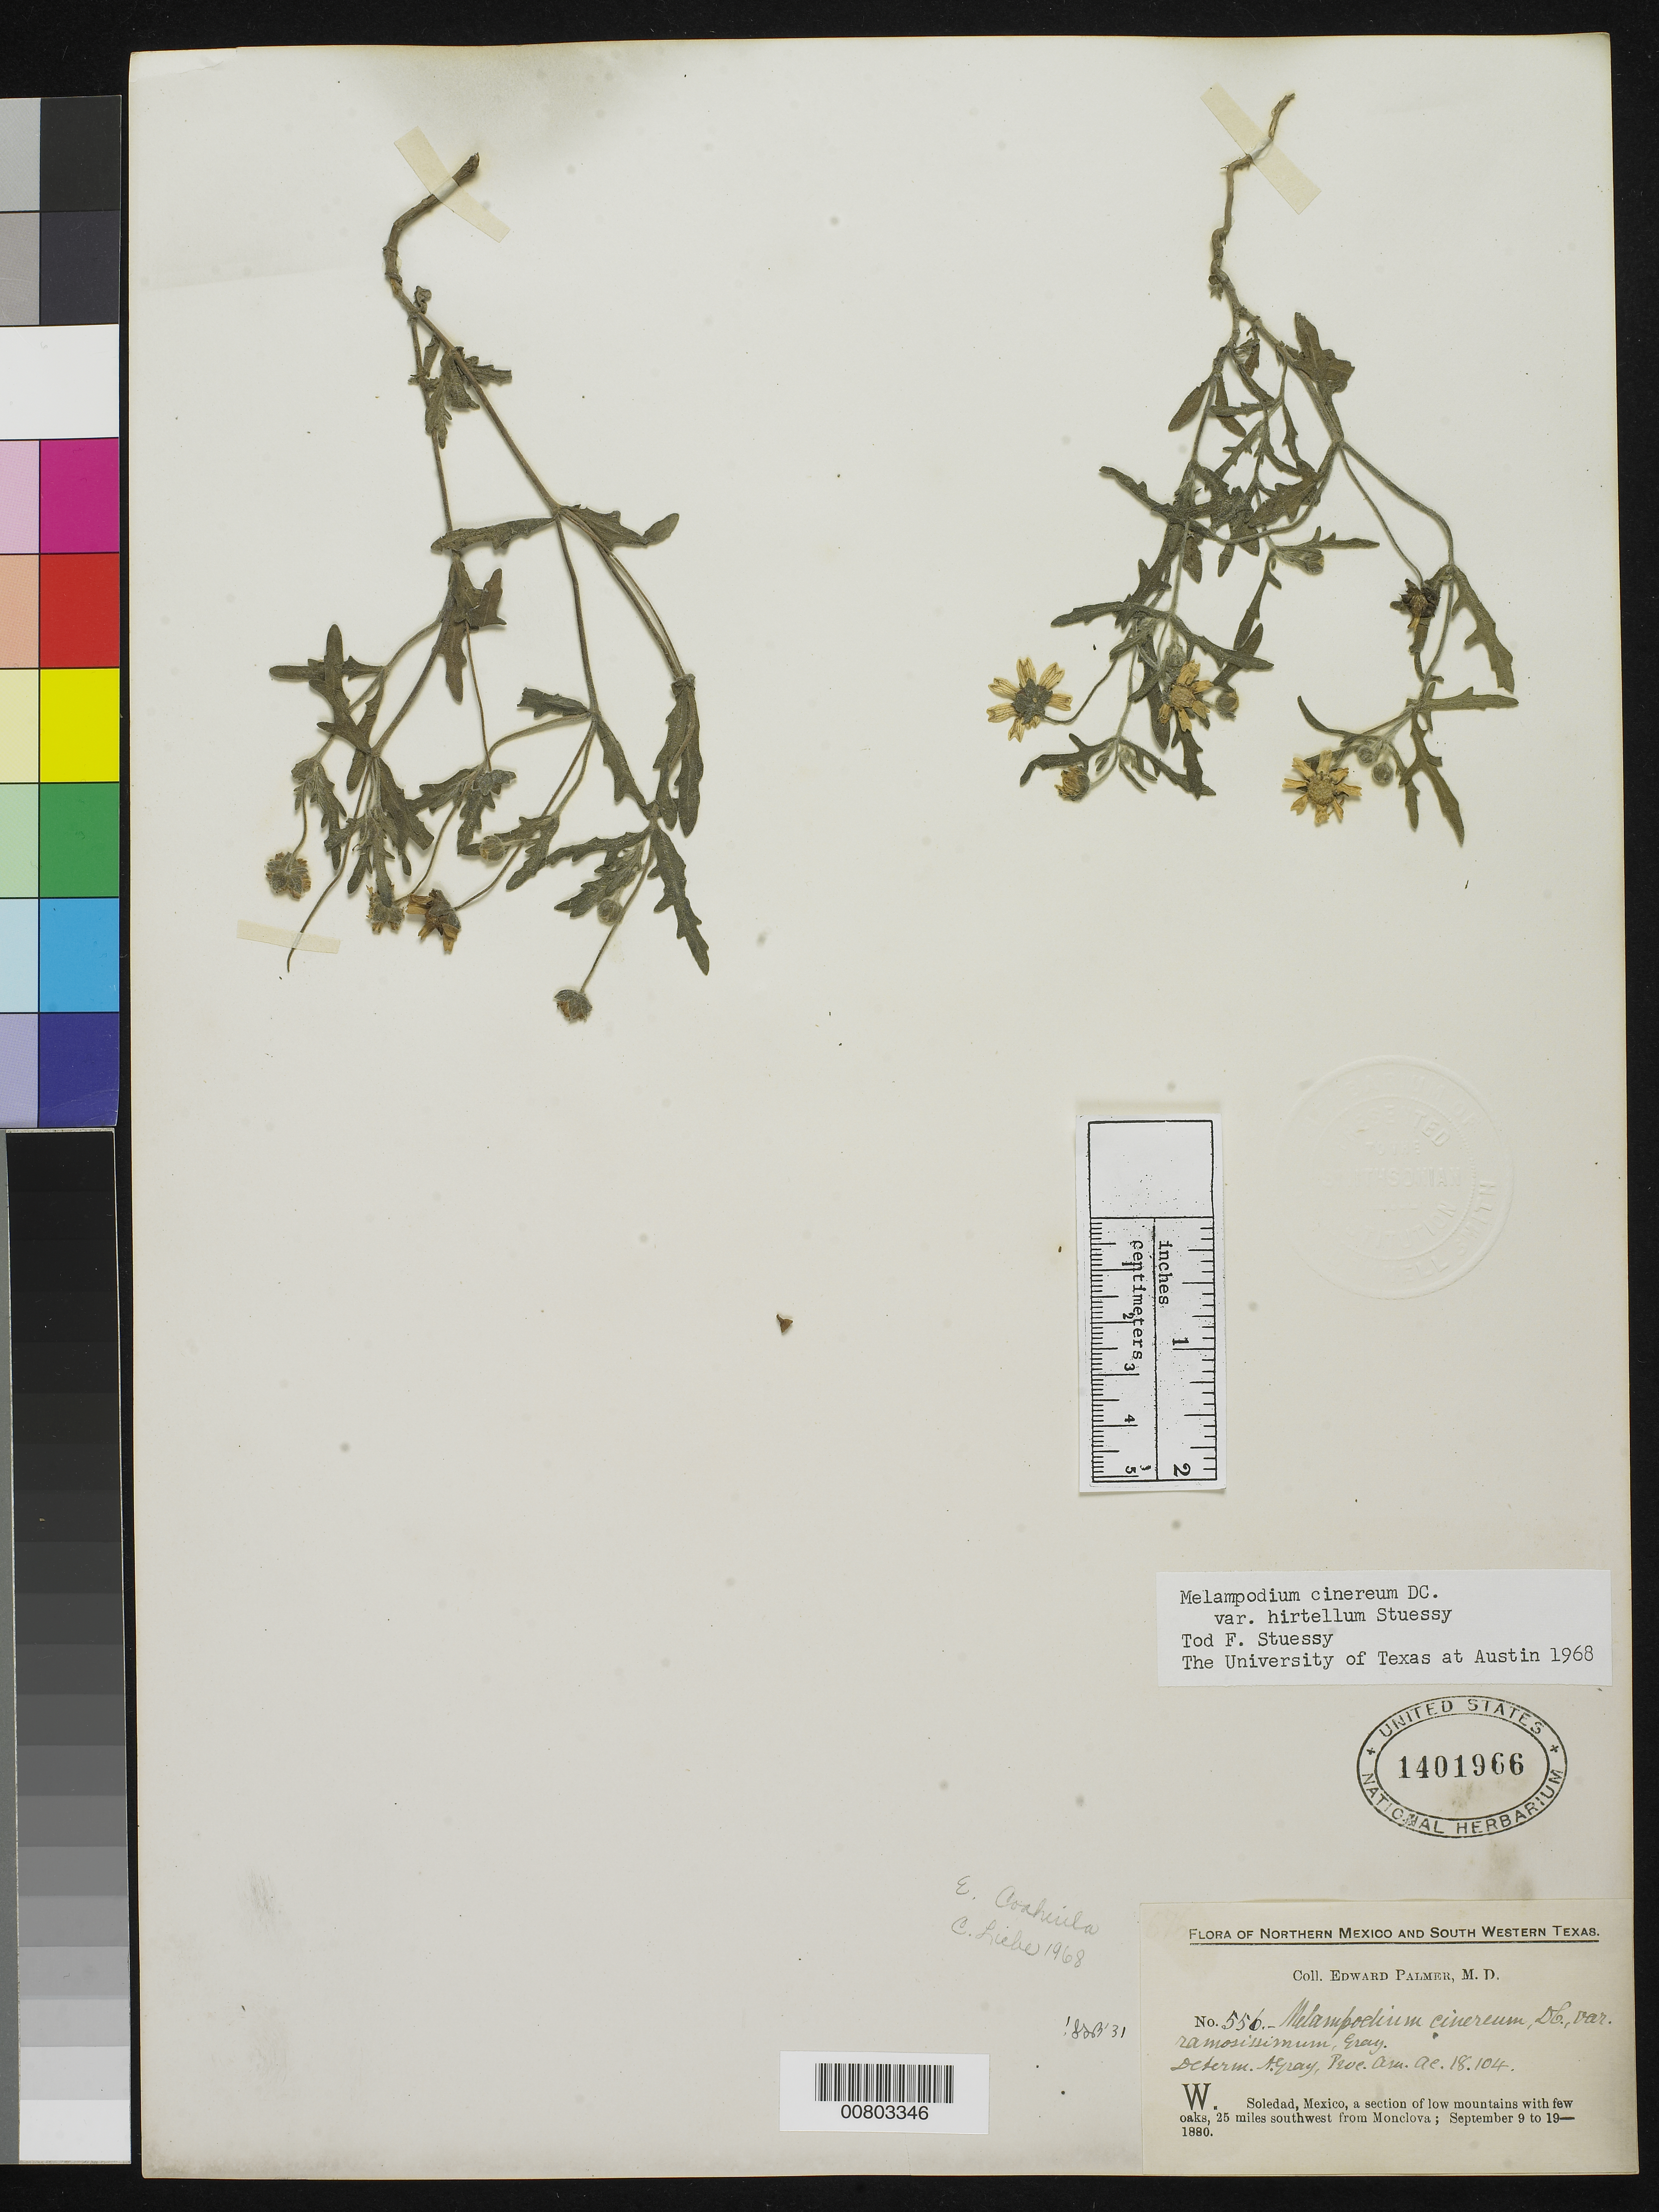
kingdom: Plantae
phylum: Tracheophyta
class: Magnoliopsida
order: Asterales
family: Asteraceae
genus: Melampodium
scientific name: Melampodium cinereum var. hirtellum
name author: Stuessy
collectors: E. Palmer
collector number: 556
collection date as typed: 09 Sep 1880 to 19 Sep 1880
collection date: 1880-09-09/1880-09-19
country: Mexico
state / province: Coahuila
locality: W. Soledad, a secrtion of low mountains with few oaks, 25 miles southwest from Monclova, Coahuila.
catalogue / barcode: US 1401966